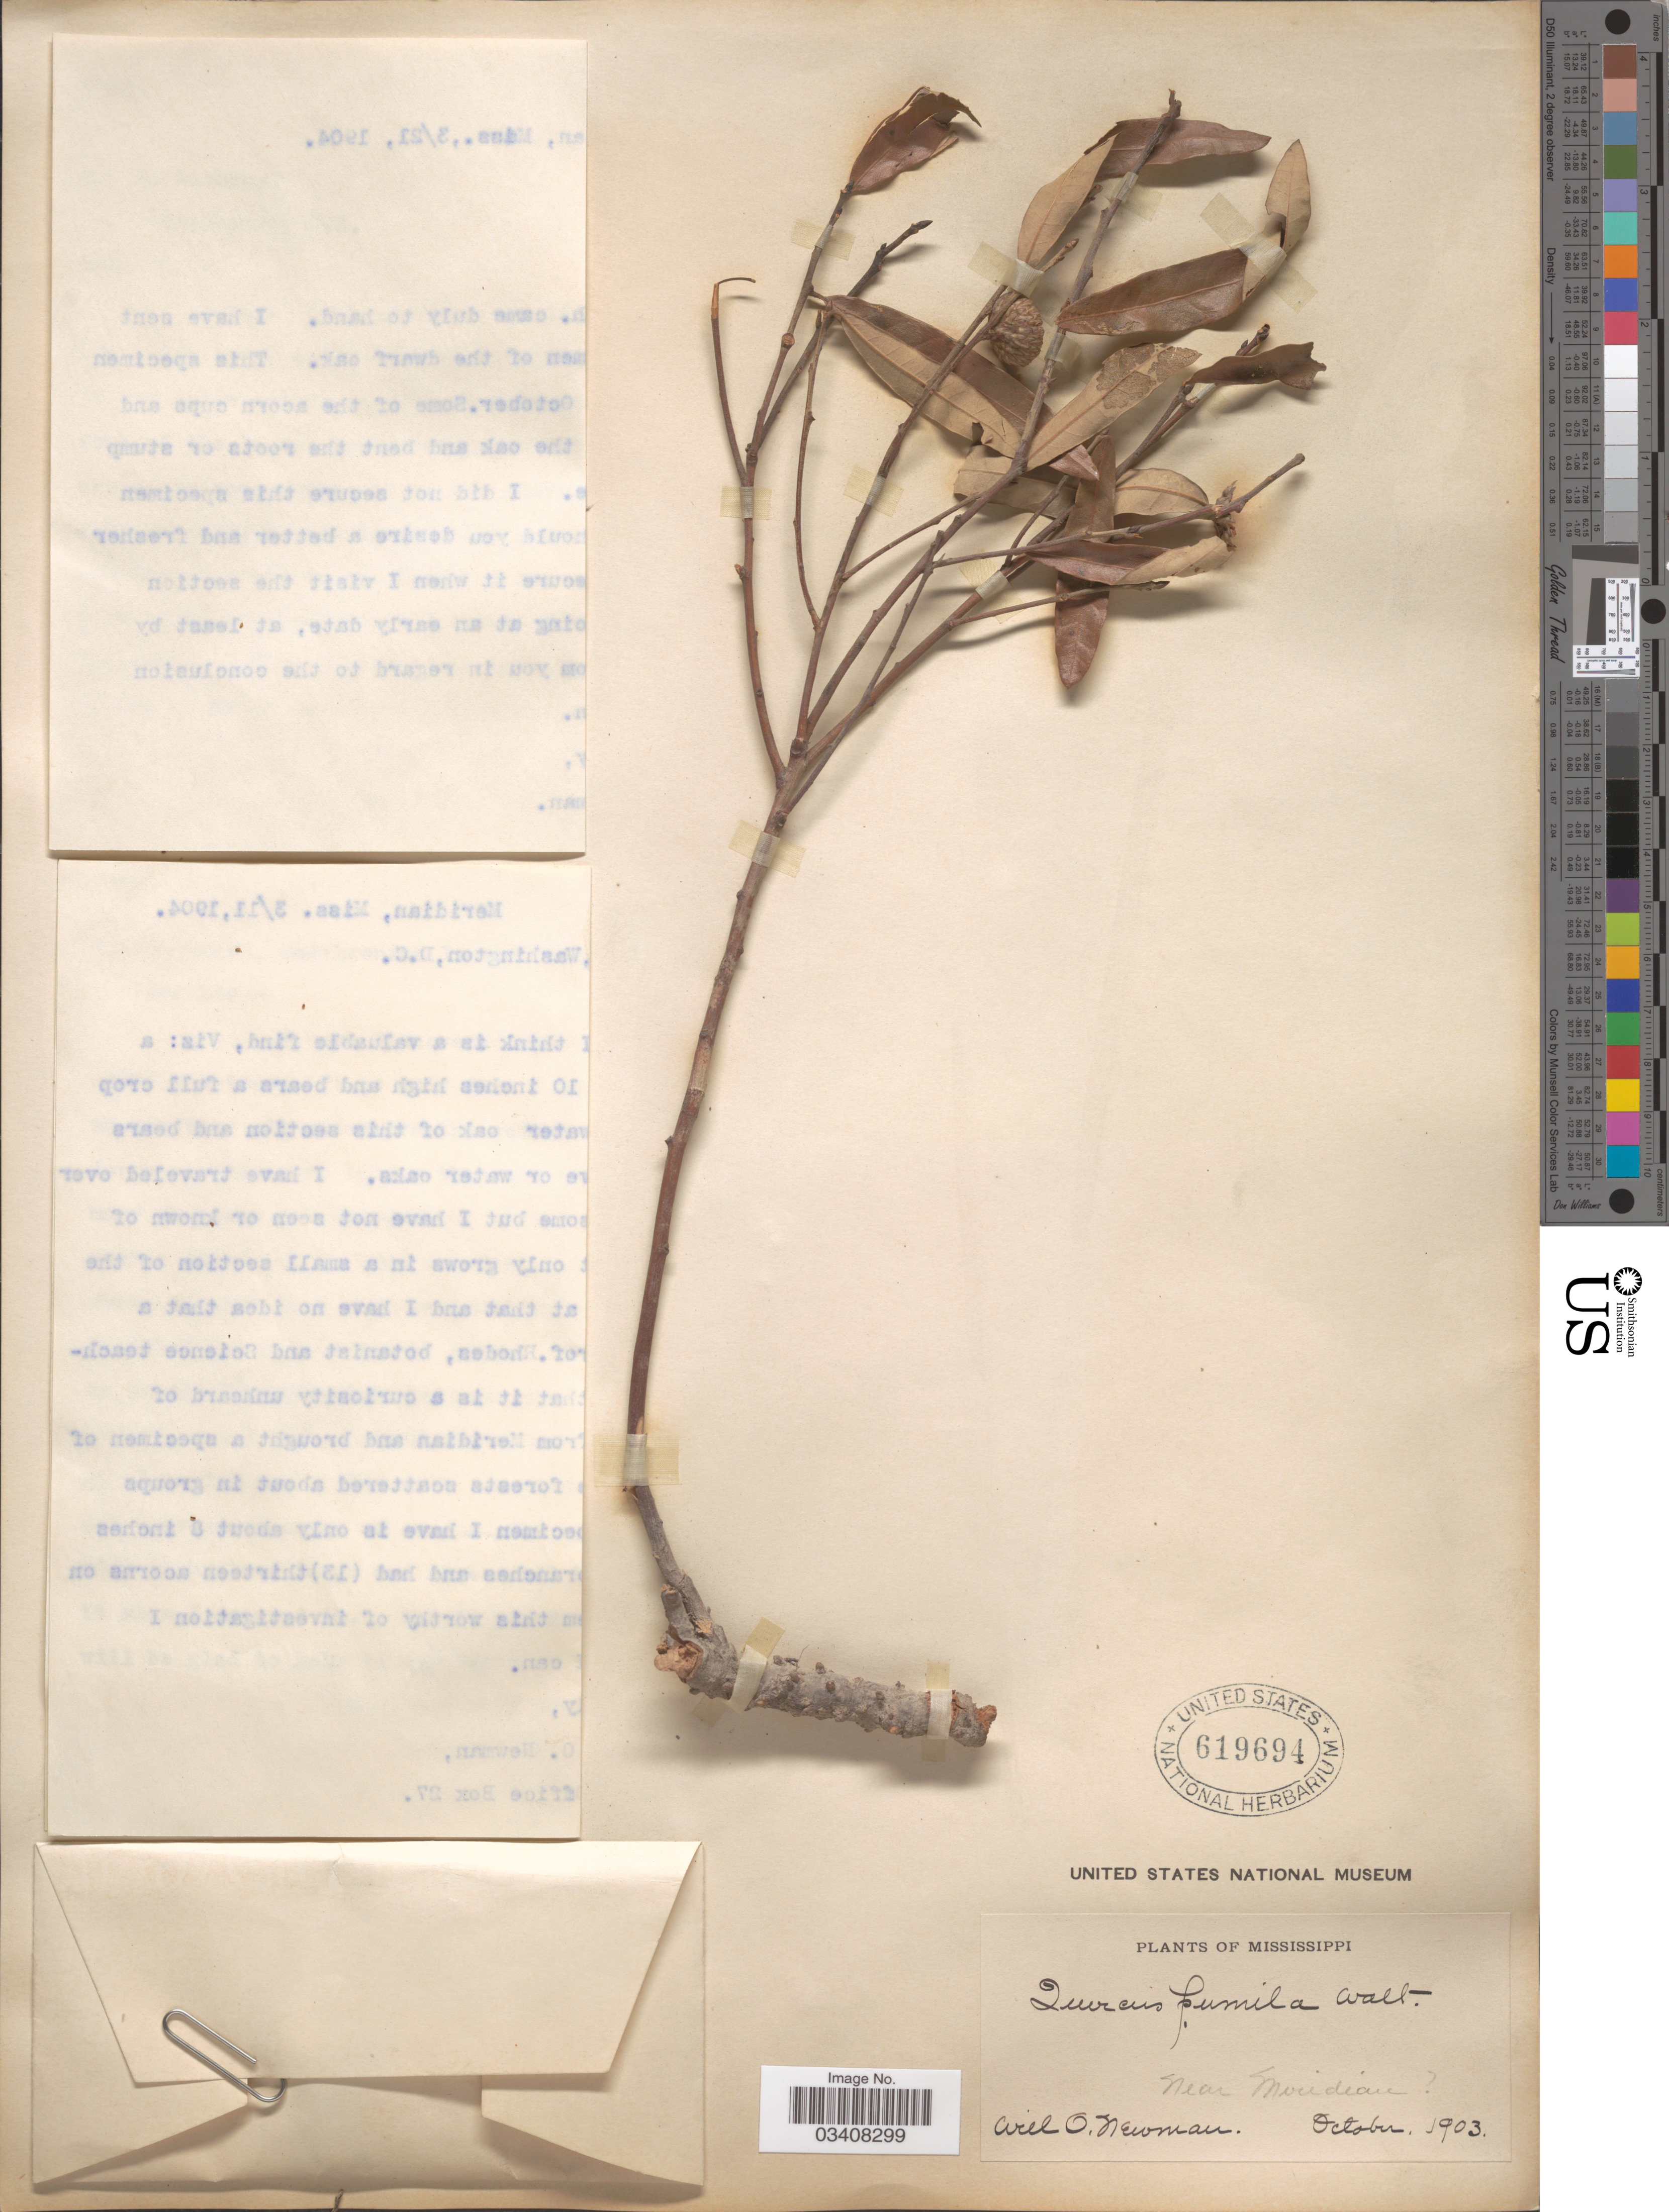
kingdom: Plantae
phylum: Tracheophyta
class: Magnoliopsida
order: Fagales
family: Fagaceae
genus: Quercus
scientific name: Quercus pumila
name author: Walter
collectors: W. Newman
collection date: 1903-10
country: United States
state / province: Mississippi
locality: Near Meridian [unsure placement].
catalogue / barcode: US 619694